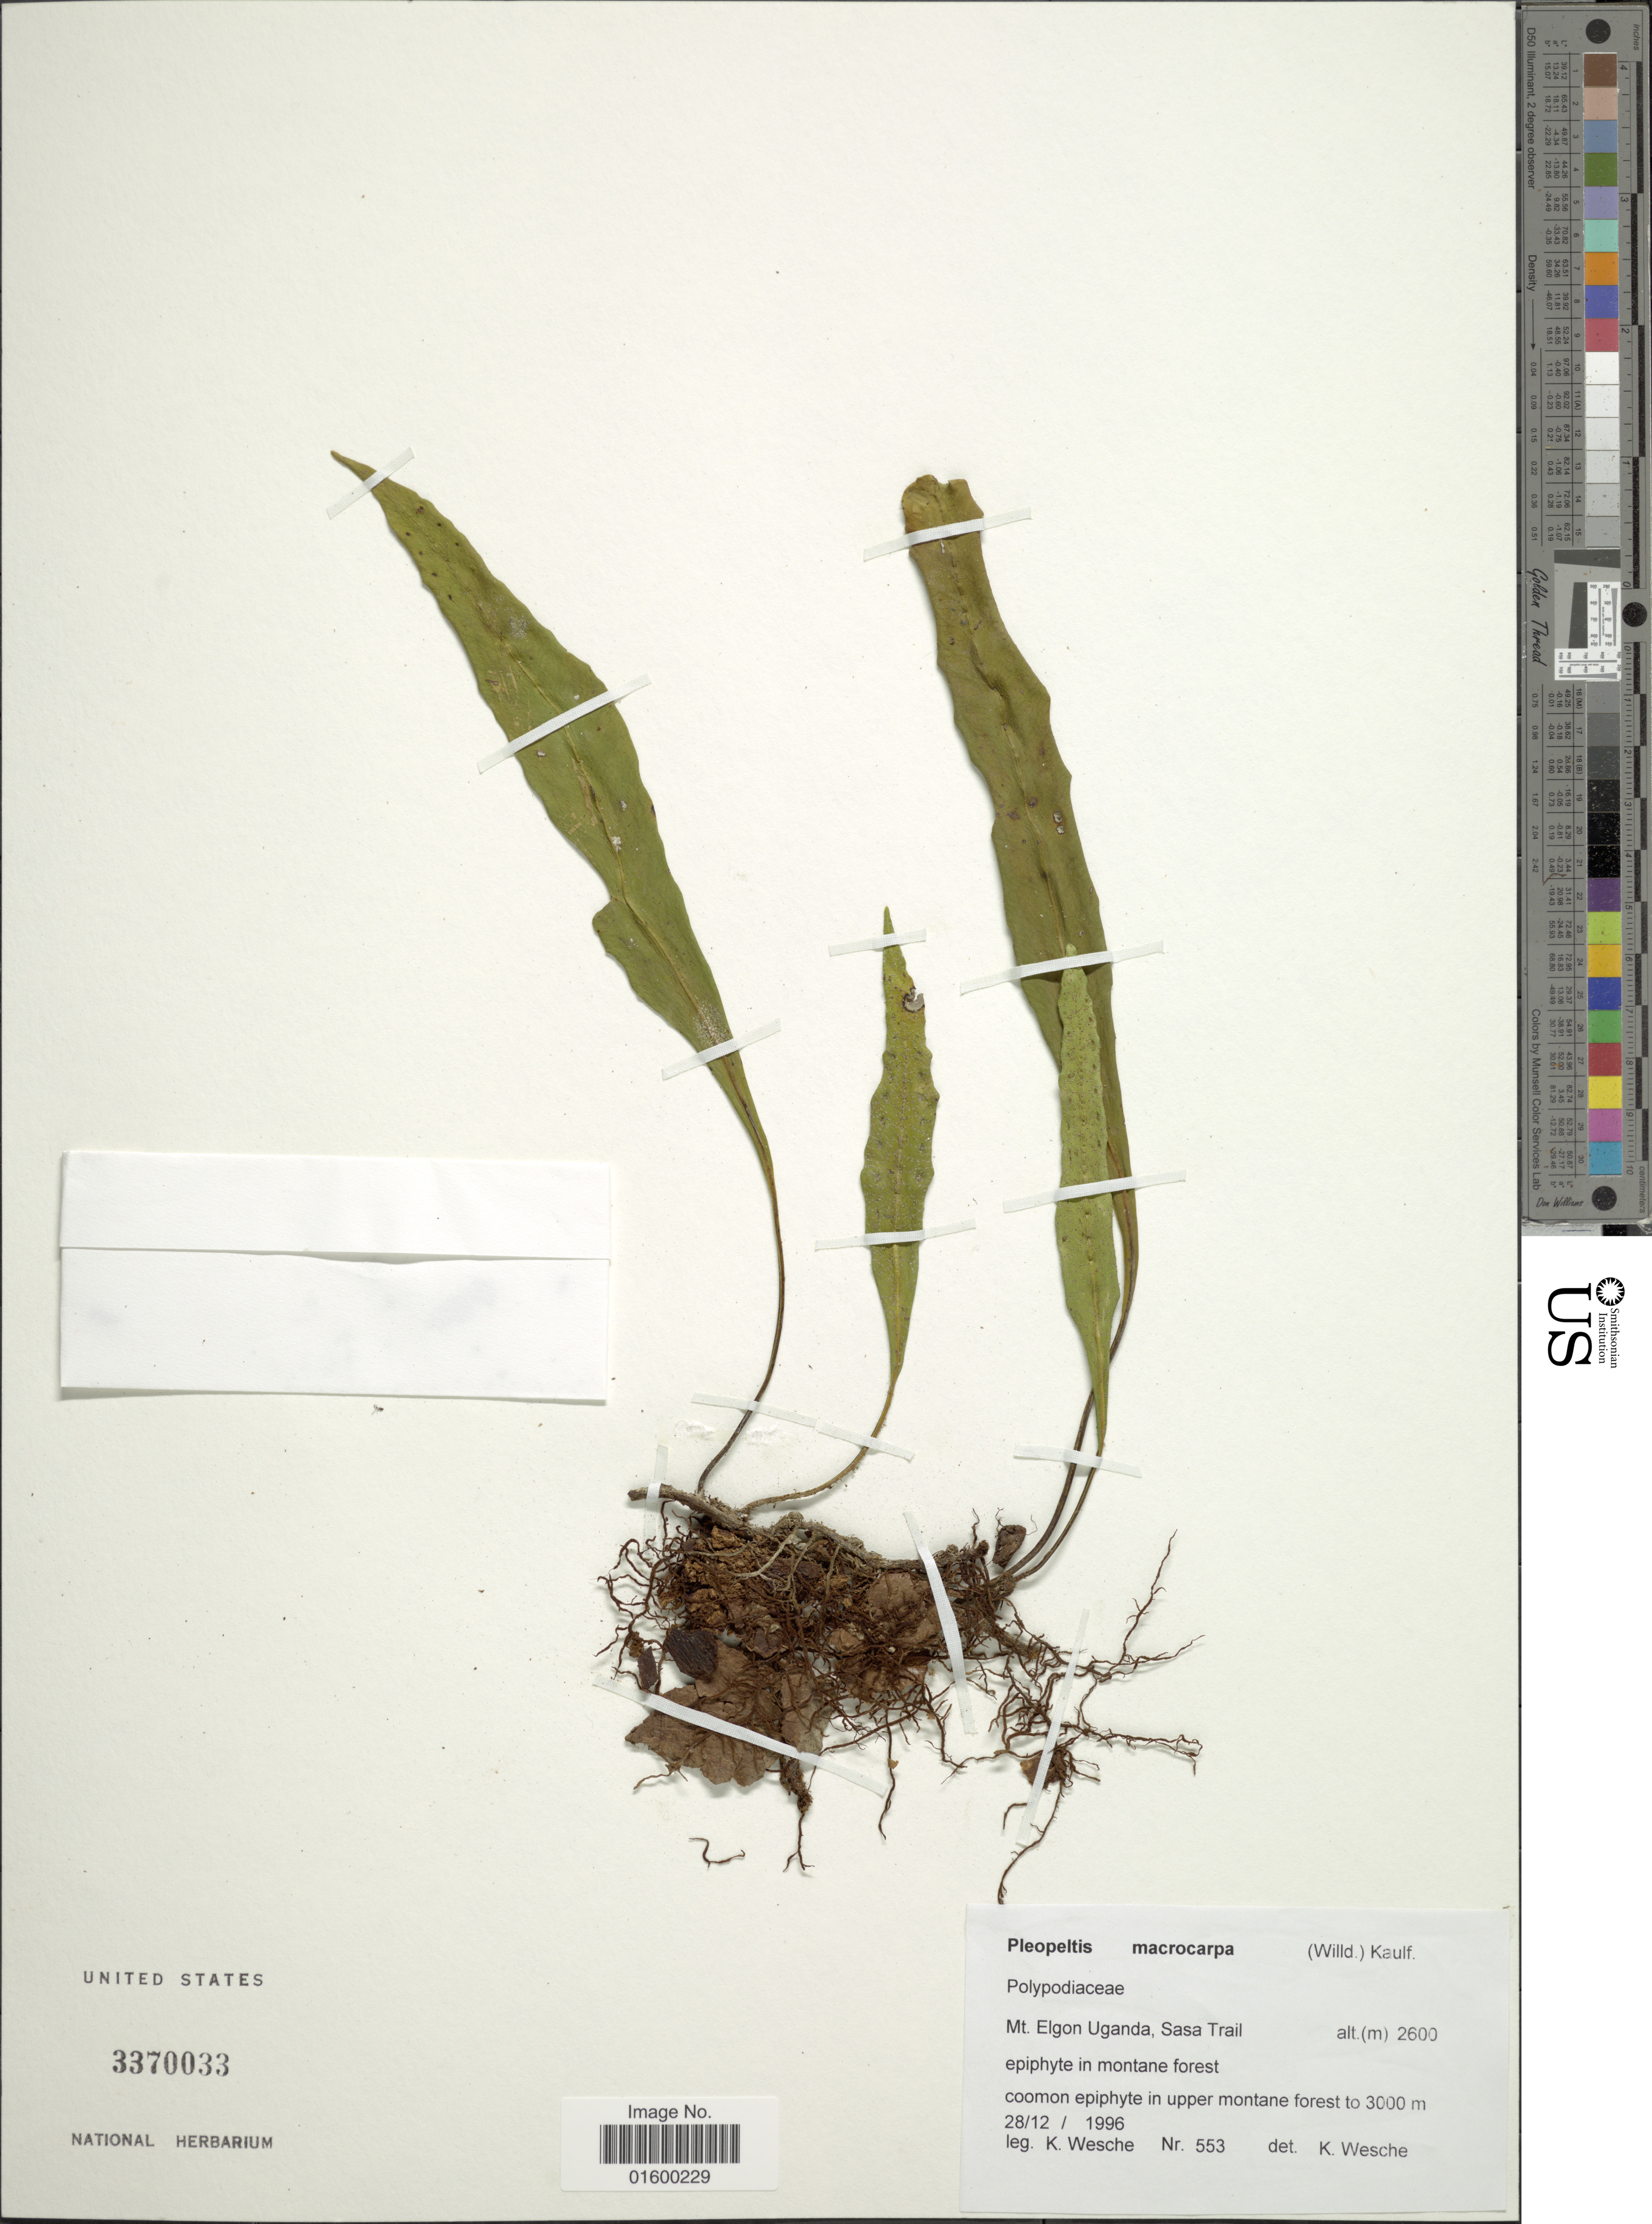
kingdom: Plantae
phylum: Tracheophyta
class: Polypodiopsida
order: Polypodiales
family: Polypodiaceae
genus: Pleopeltis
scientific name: Pleopeltis macrocarpa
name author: (Bory ex Willd.) Kaulf.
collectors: K. Wesche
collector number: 553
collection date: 1996-12-28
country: Uganda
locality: Mt. Elgon Uganda, Sasa Trail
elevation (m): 2600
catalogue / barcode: US 3370033